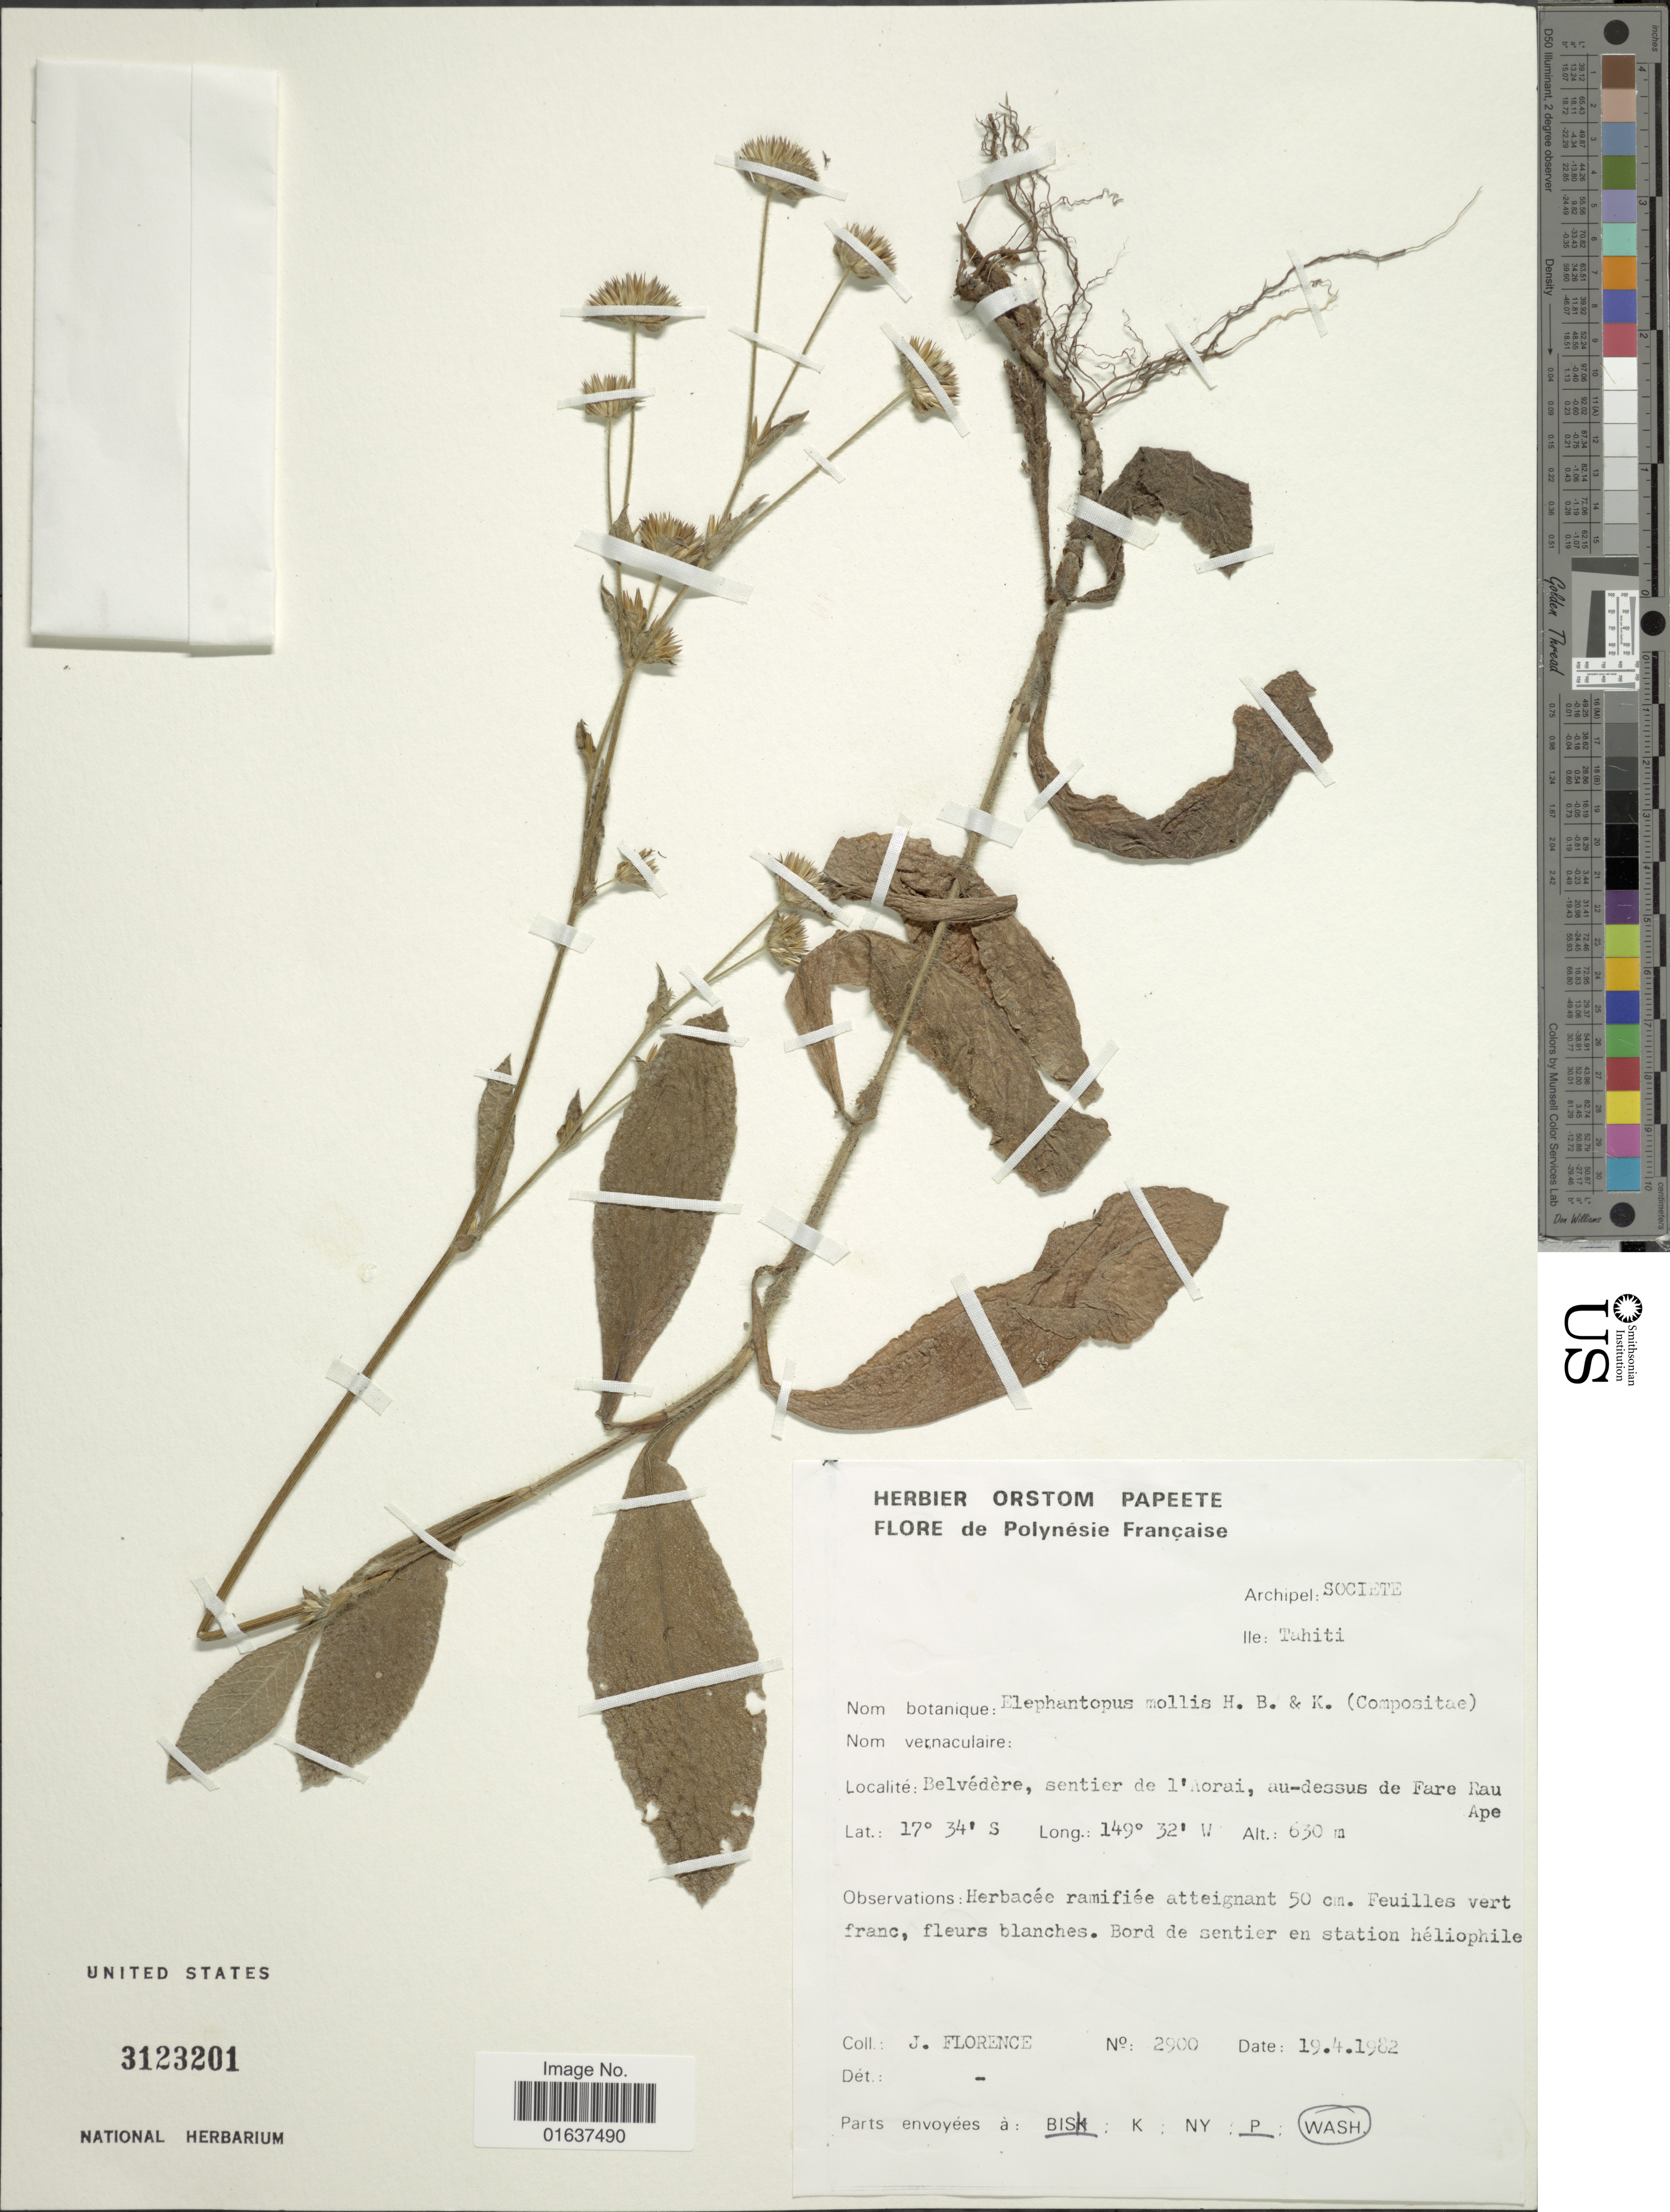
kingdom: Plantae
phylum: Tracheophyta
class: Magnoliopsida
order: Asterales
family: Asteraceae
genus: Elephantopus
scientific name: Elephantopus mollis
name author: Kunth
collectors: J. Florence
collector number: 2900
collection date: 1982-04-19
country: French Polynesia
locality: Belvediere, sentier de l'Aorai, au-dessus de Fare Rau Ape. Ile: Tahiti. Archipel: Societe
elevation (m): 630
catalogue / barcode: US 3123201